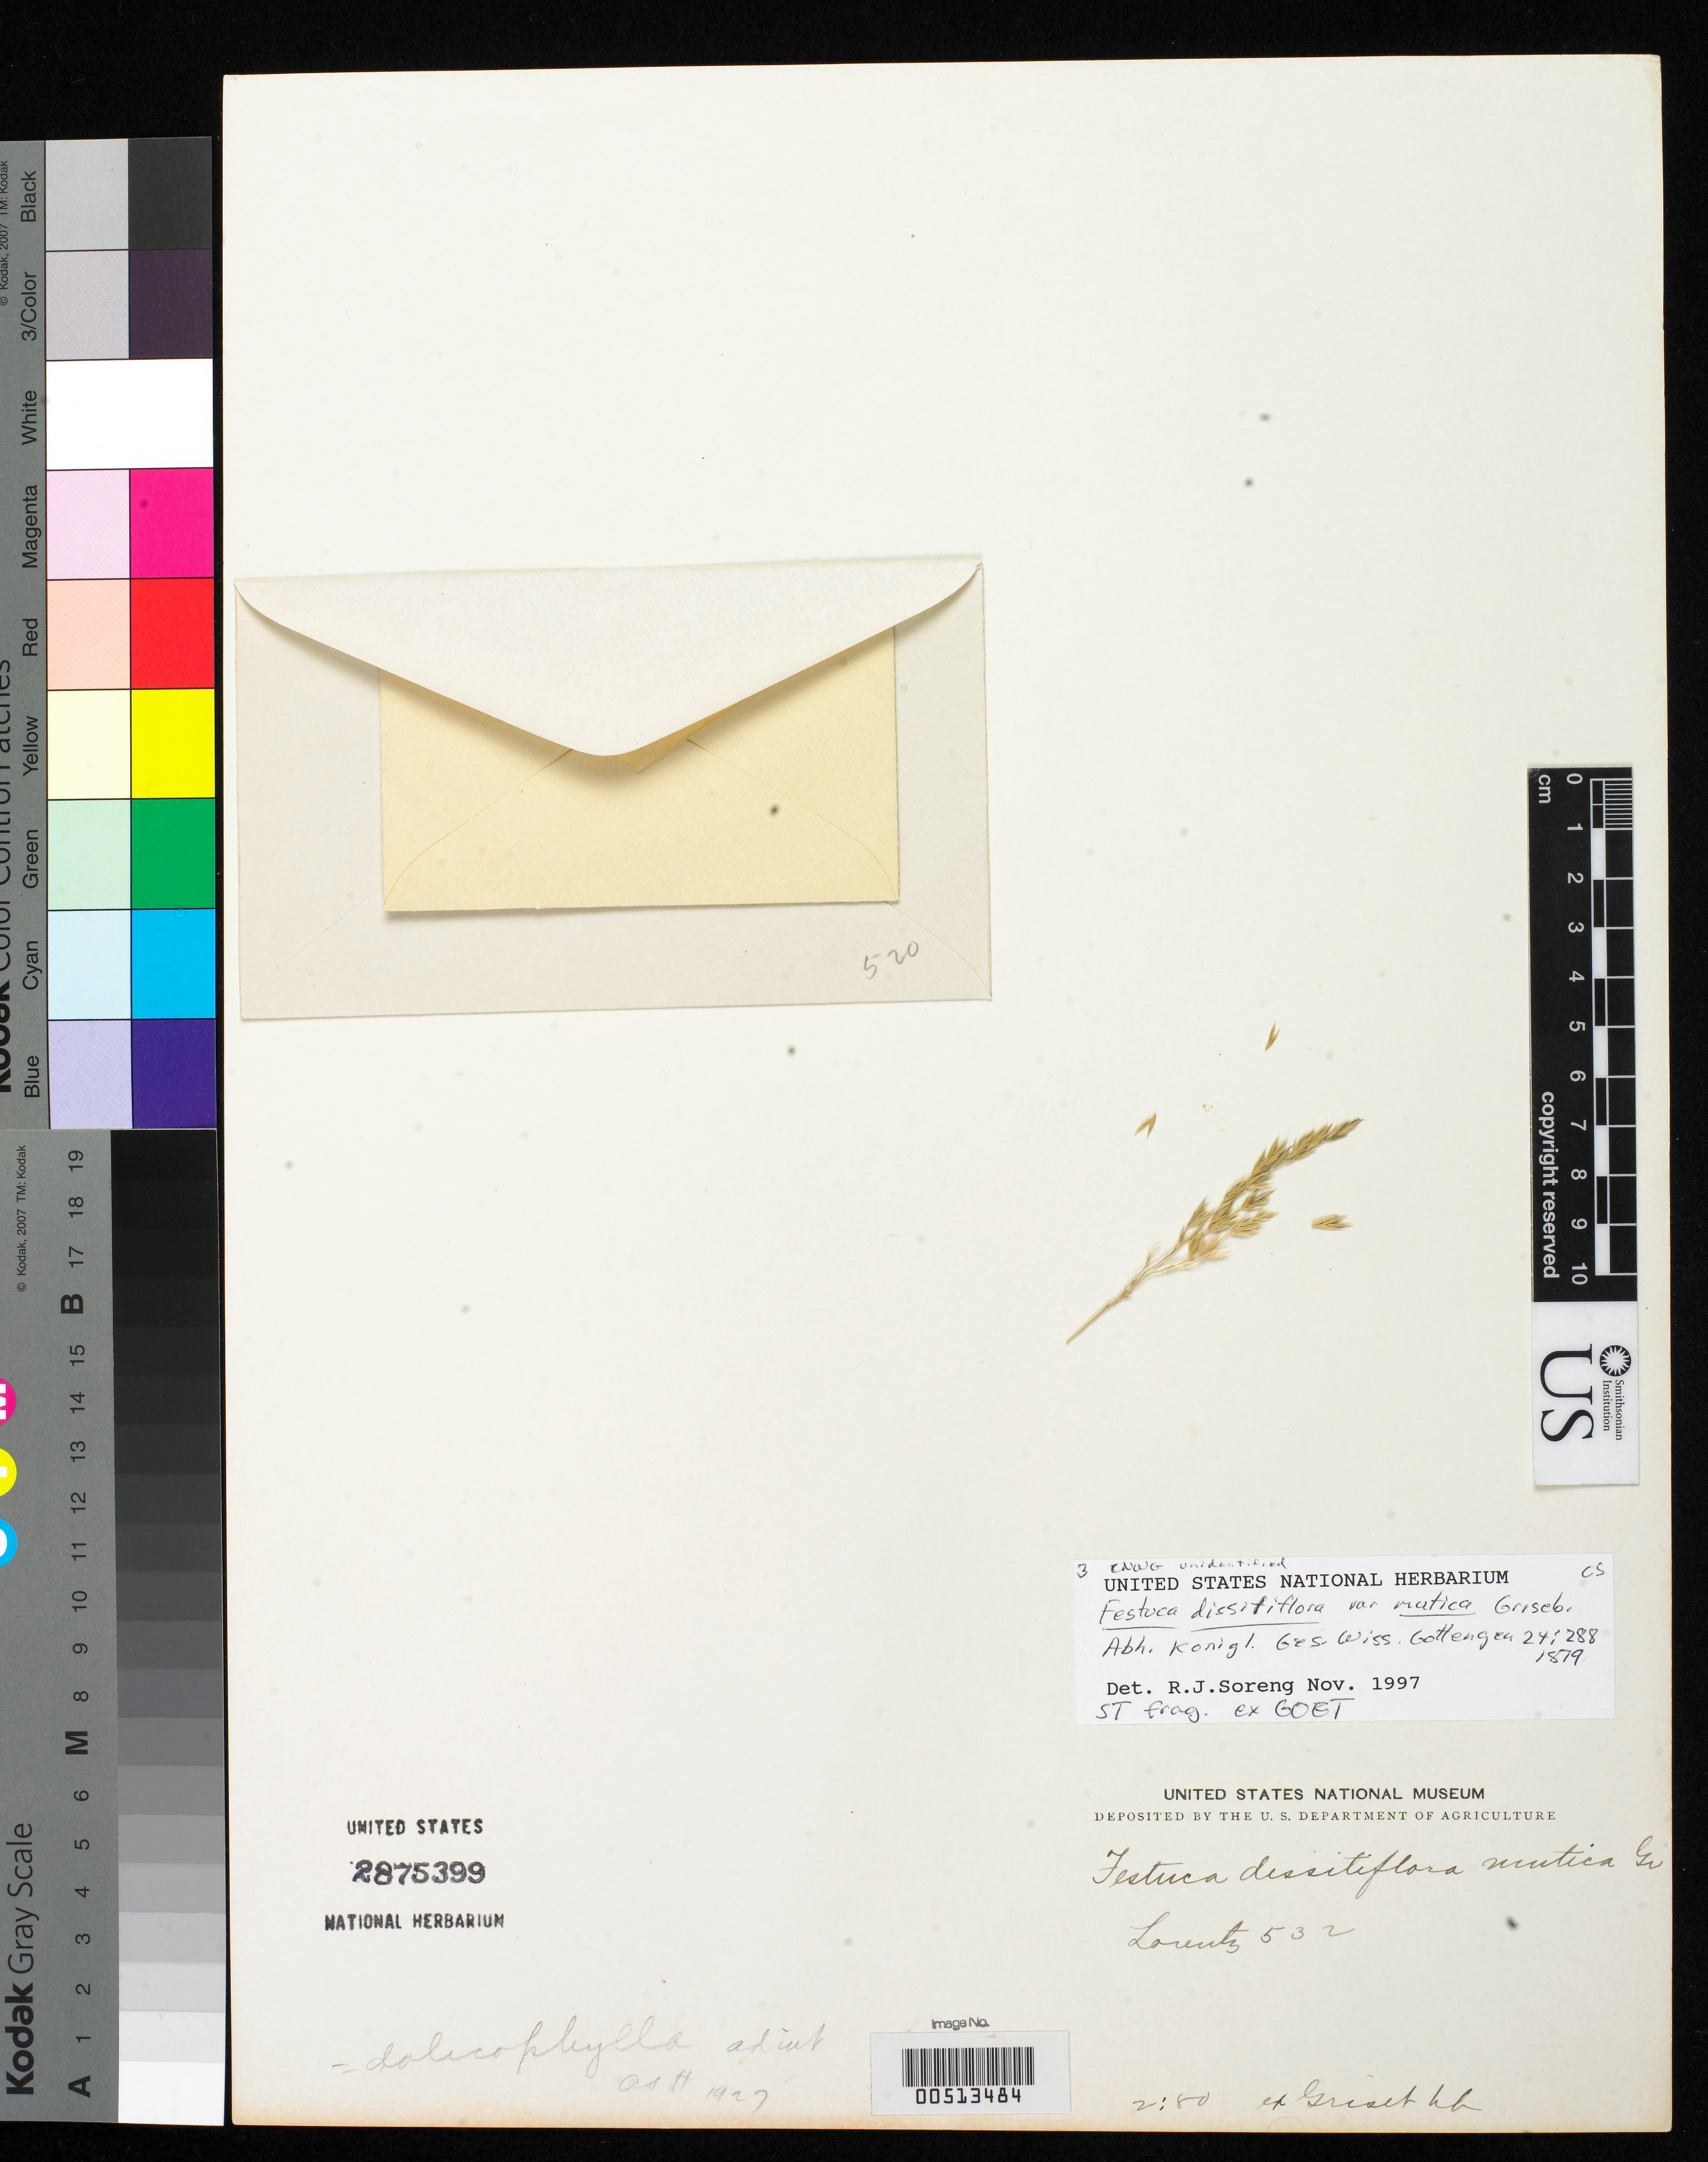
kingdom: Plantae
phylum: Tracheophyta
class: Liliopsida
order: Poales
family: Poaceae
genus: Festuca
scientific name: Festuca dissitiflora var. mutica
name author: Griseb.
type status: Type Fragment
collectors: P. G. Lorentz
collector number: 532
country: Chile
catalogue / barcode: US 2875399